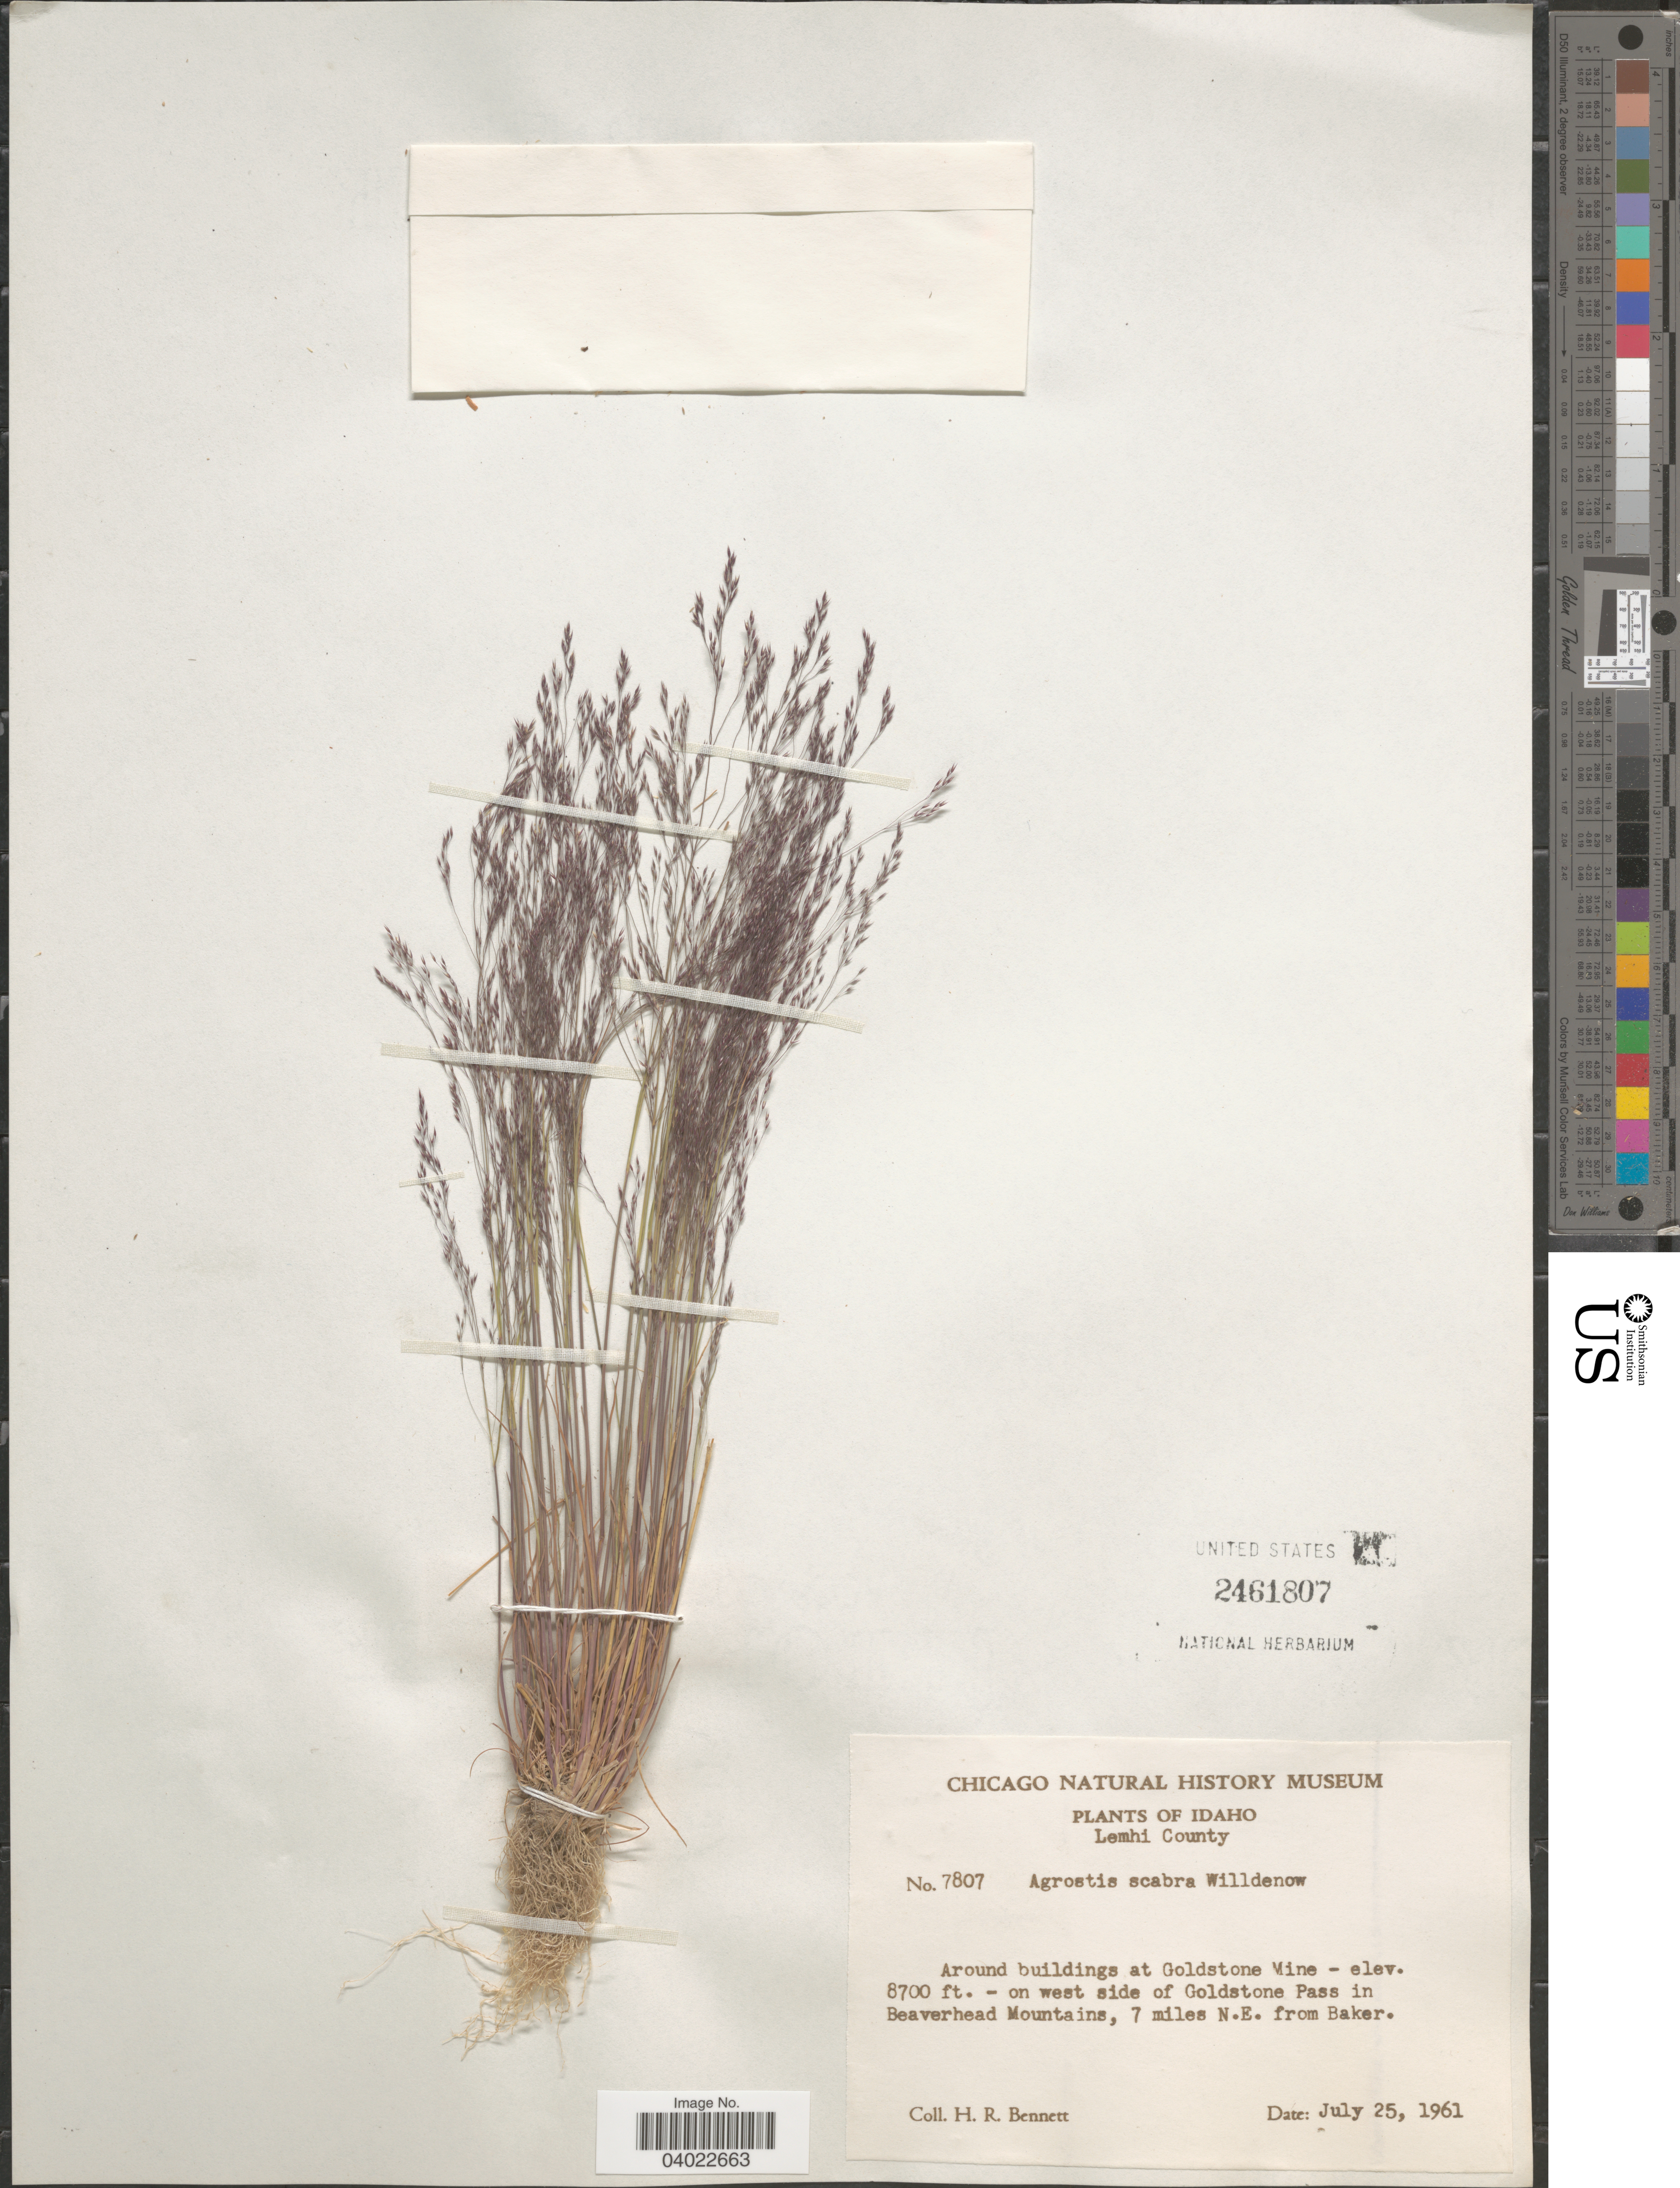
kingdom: Plantae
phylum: Tracheophyta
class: Liliopsida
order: Poales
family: Poaceae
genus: Agrostis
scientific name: Agrostis scabra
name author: Willd.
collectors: H. R. Bennett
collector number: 7807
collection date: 1961-07-25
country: United States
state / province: Idaho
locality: Lemhi County. Around buildings at Goldstone Mine - on west side of Goldstone Pass in Beaverhead Mountains, 7 miles N.E. from Baker.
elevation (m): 2652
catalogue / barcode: US 2461807